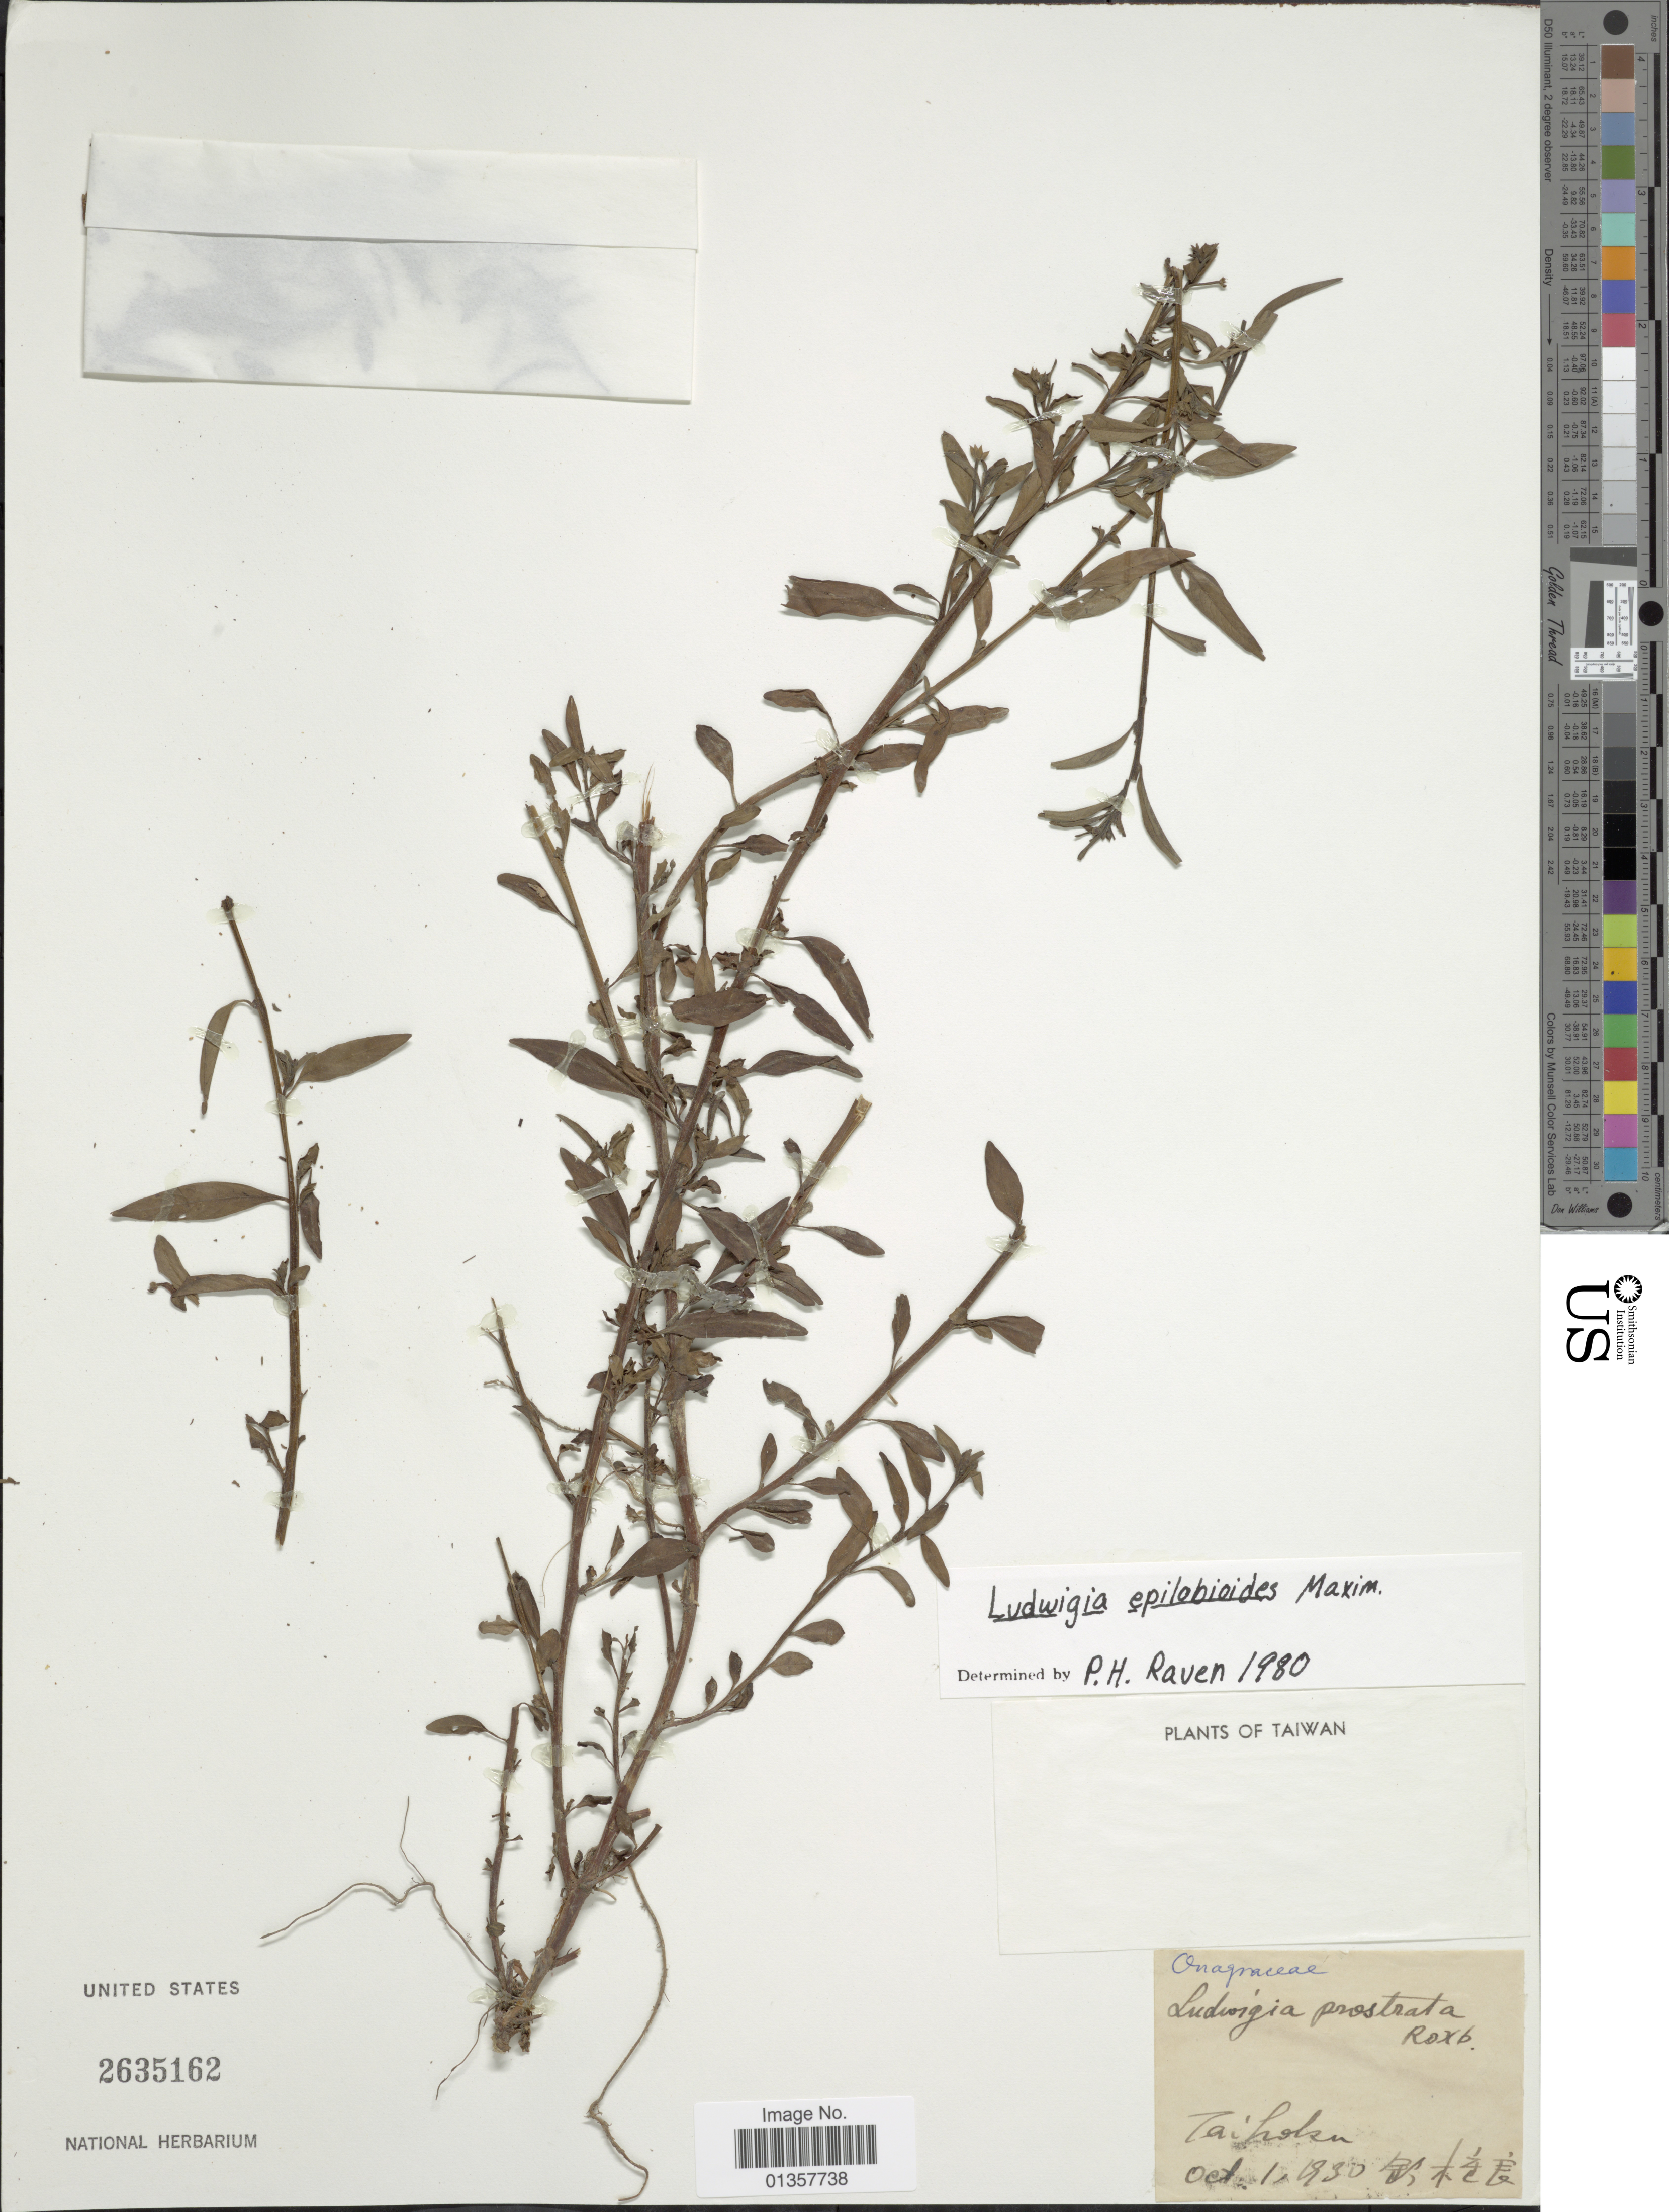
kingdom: Plantae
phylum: Tracheophyta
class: Magnoliopsida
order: Myrtales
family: Onagraceae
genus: Ludwigia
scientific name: Ludwigia epilobioides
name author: Maxim.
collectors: -. Taihoku-s.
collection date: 1930-10-01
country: Taiwan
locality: Taihoku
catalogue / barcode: US 2635162